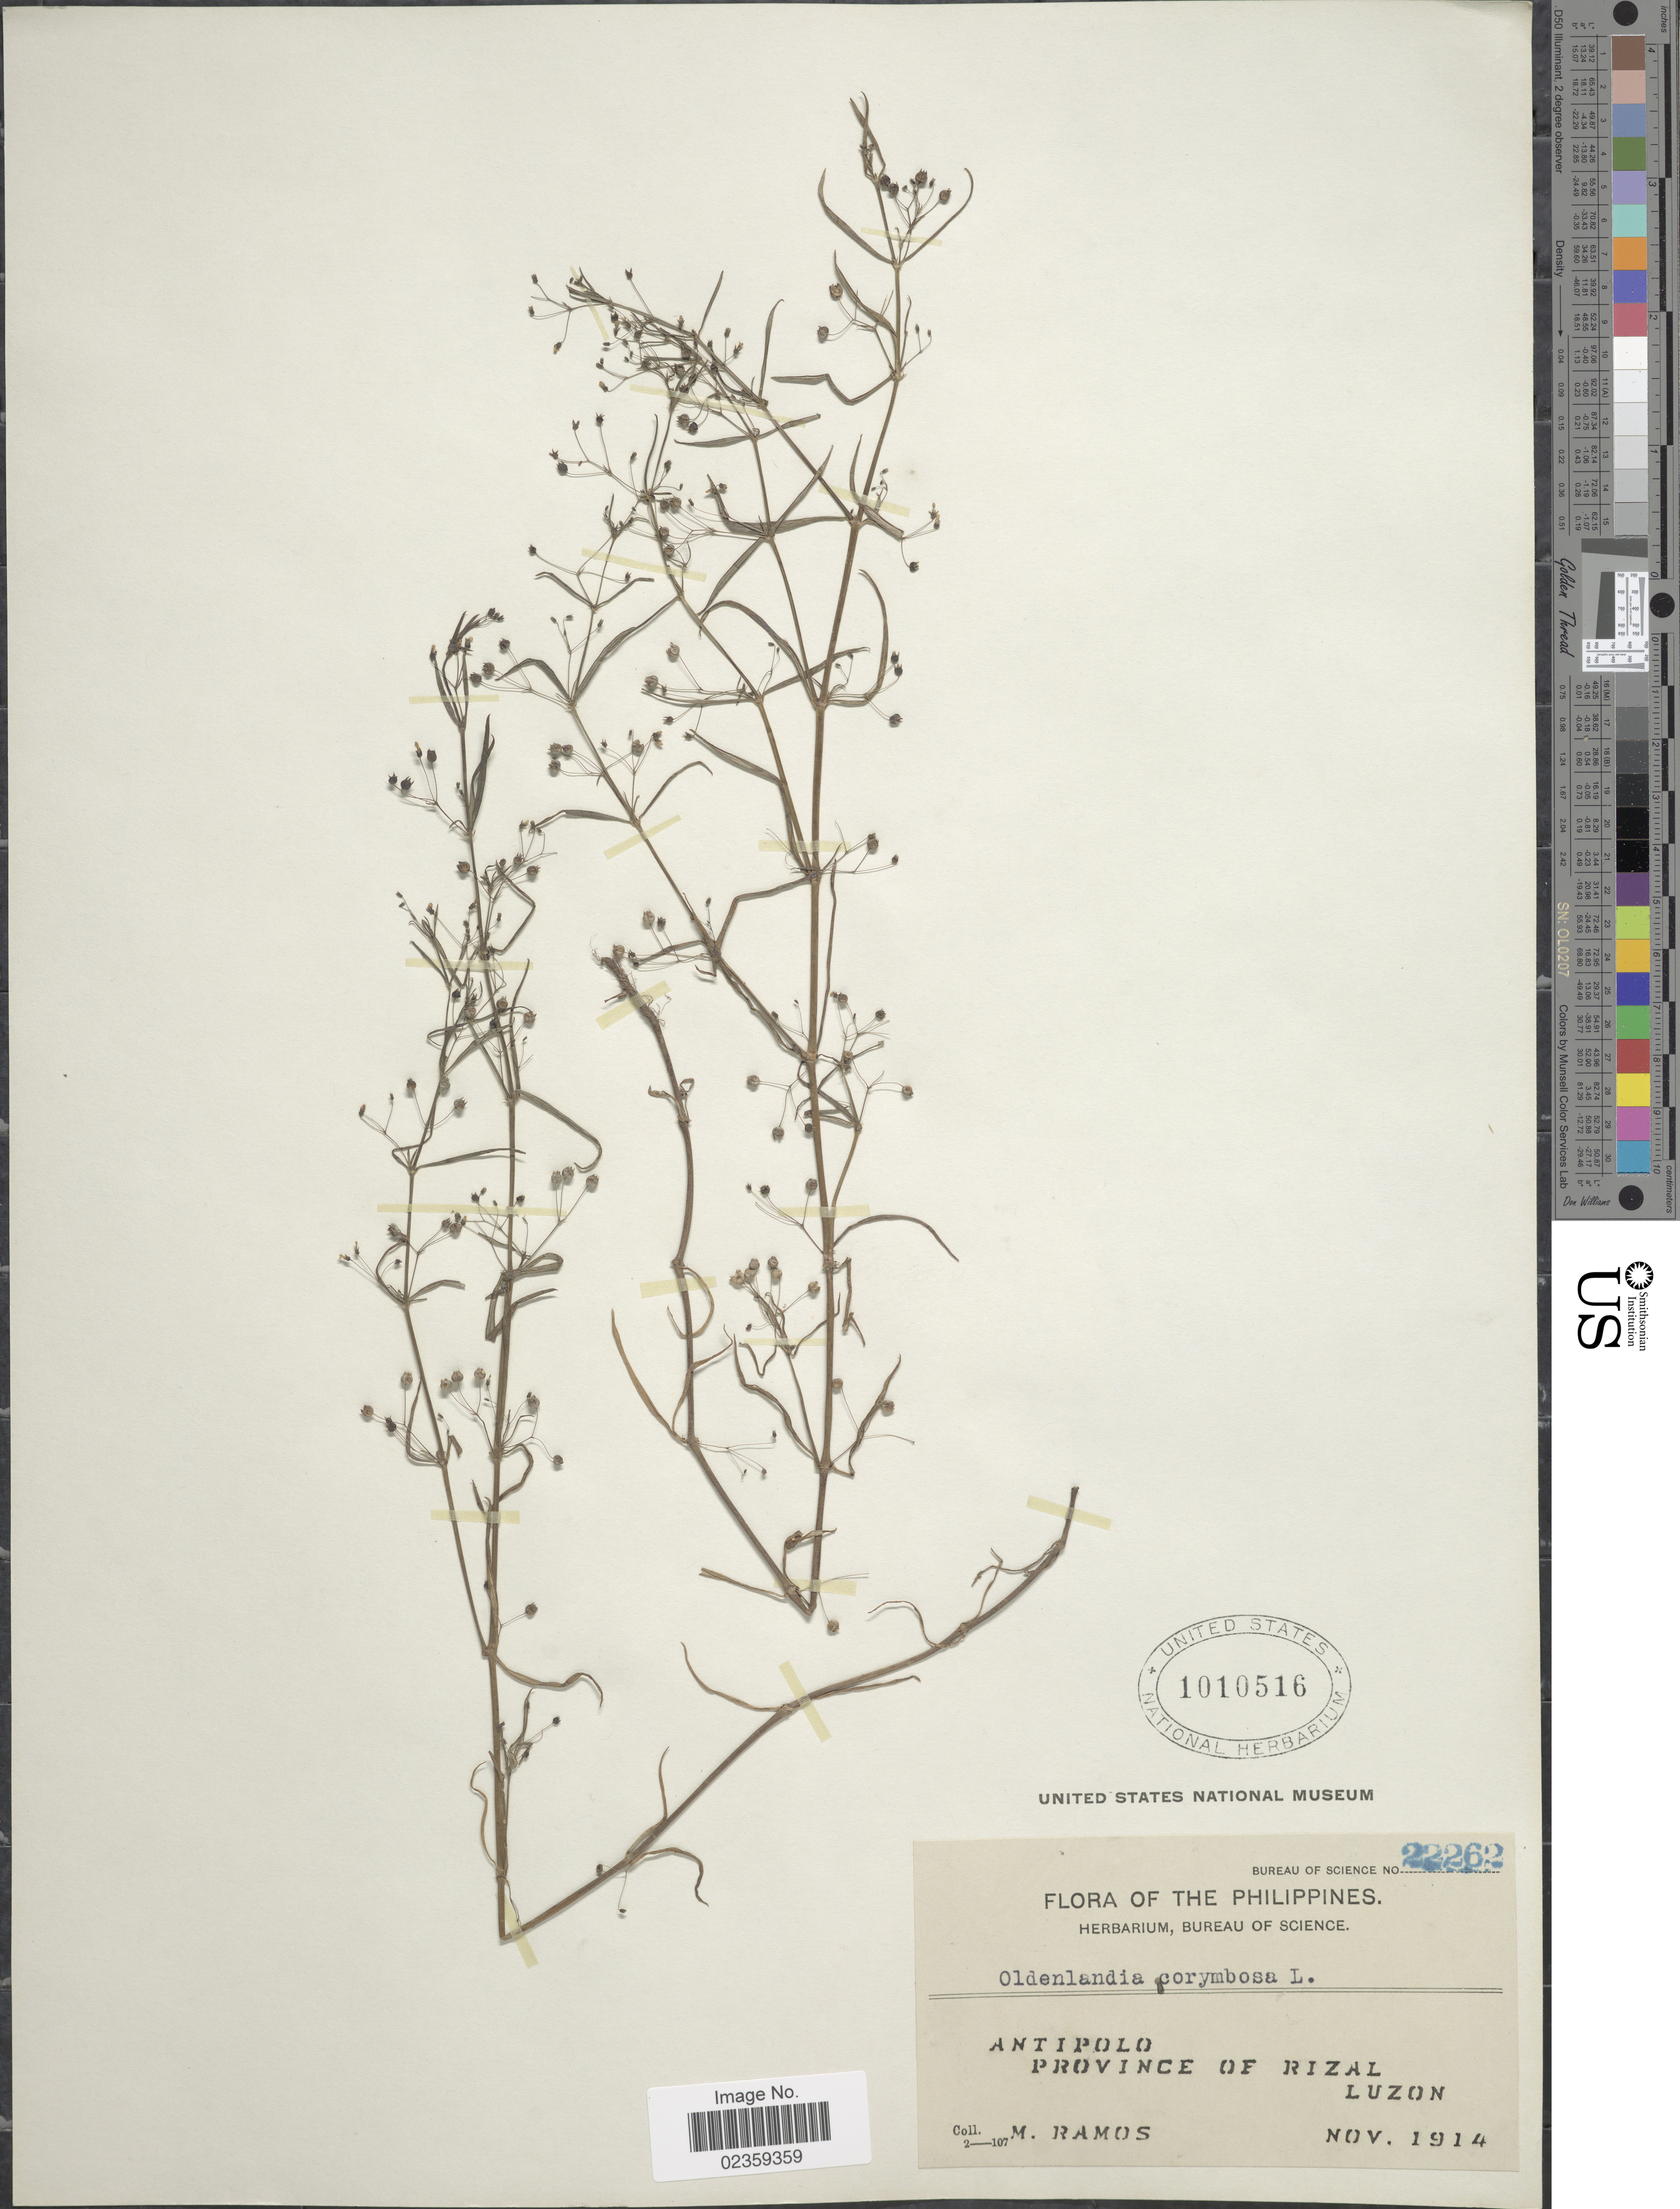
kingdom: Plantae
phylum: Tracheophyta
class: Magnoliopsida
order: Gentianales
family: Rubiaceae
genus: Oldenlandia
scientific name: Oldenlandia corymbosa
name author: L.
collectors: M. Ramos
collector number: Bureau of Science 22262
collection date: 1914-11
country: Philippines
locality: Antipolo. Province of Rizal. Luzon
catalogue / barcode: US 1010516